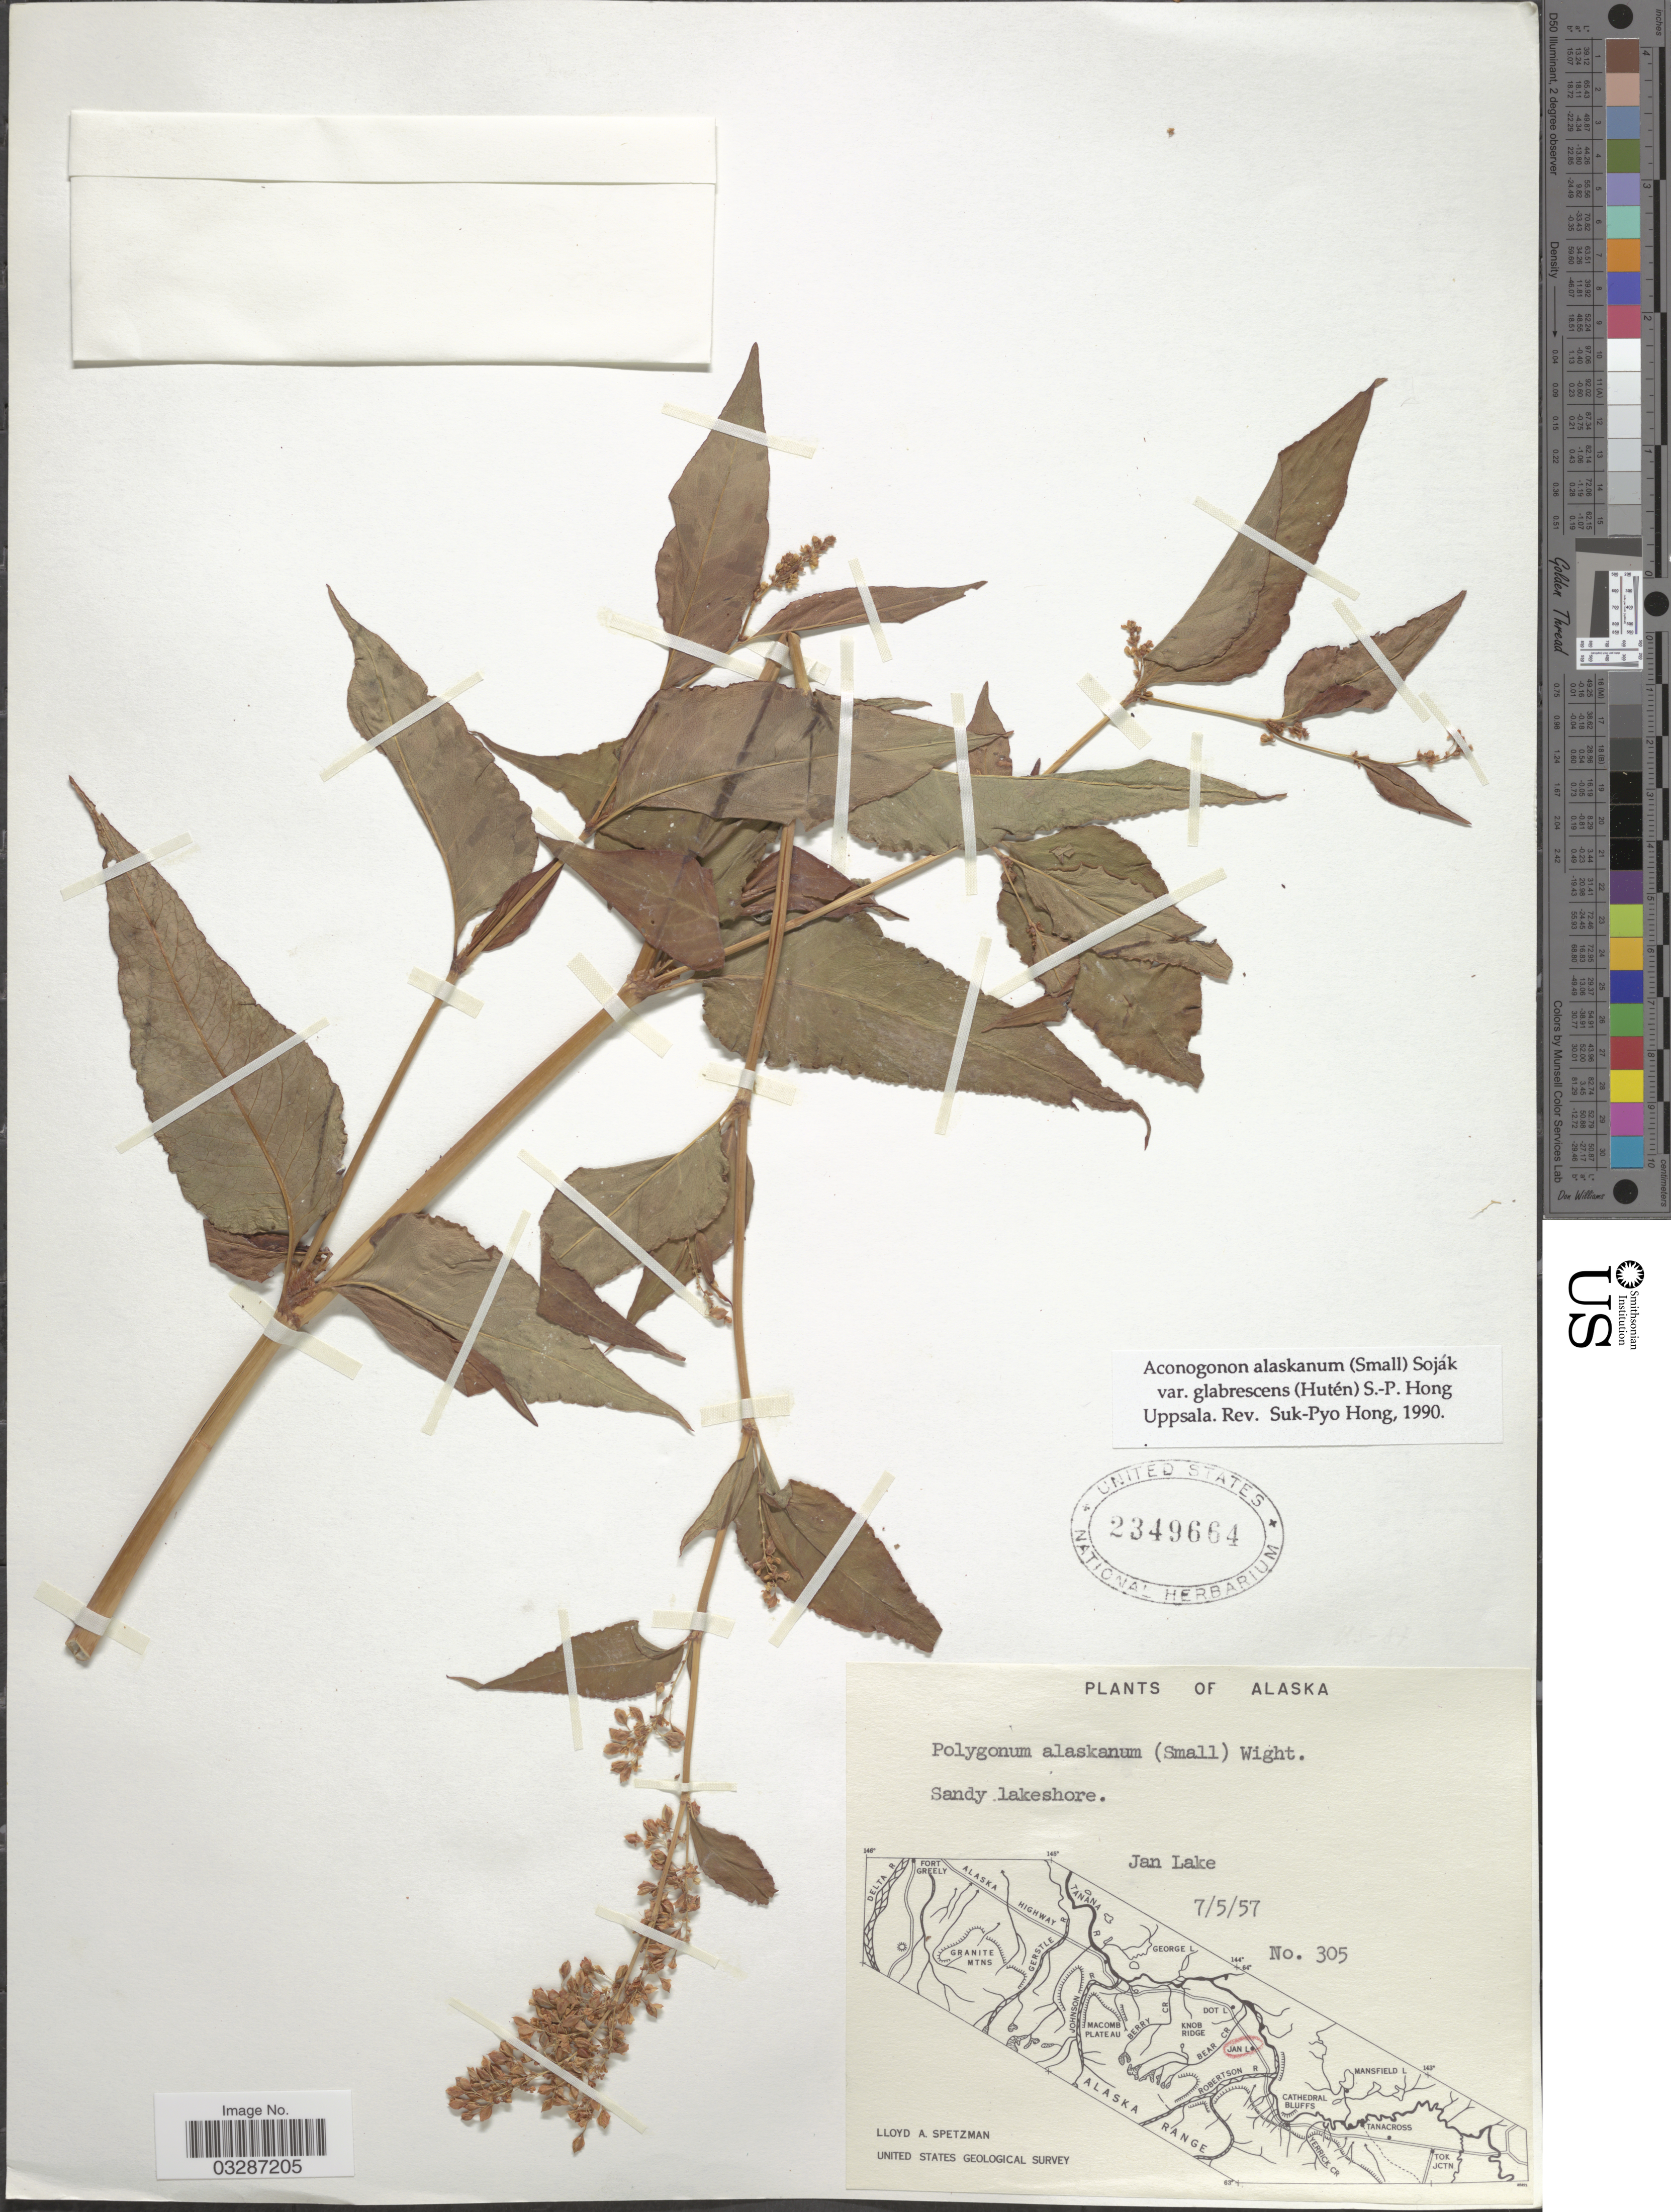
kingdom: Plantae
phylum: Tracheophyta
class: Magnoliopsida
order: Caryophyllales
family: Polygonaceae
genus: Koenigia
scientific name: Koenigia alaskana var. glabrescens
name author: (Hultén) T.M. Schust. & Reveal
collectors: L. Spetzman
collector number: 305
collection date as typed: Transcribed d/m/y: 5/7/57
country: United States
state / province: Alaska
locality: Sandy lakeshore. Jan Lake.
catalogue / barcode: US 2349664